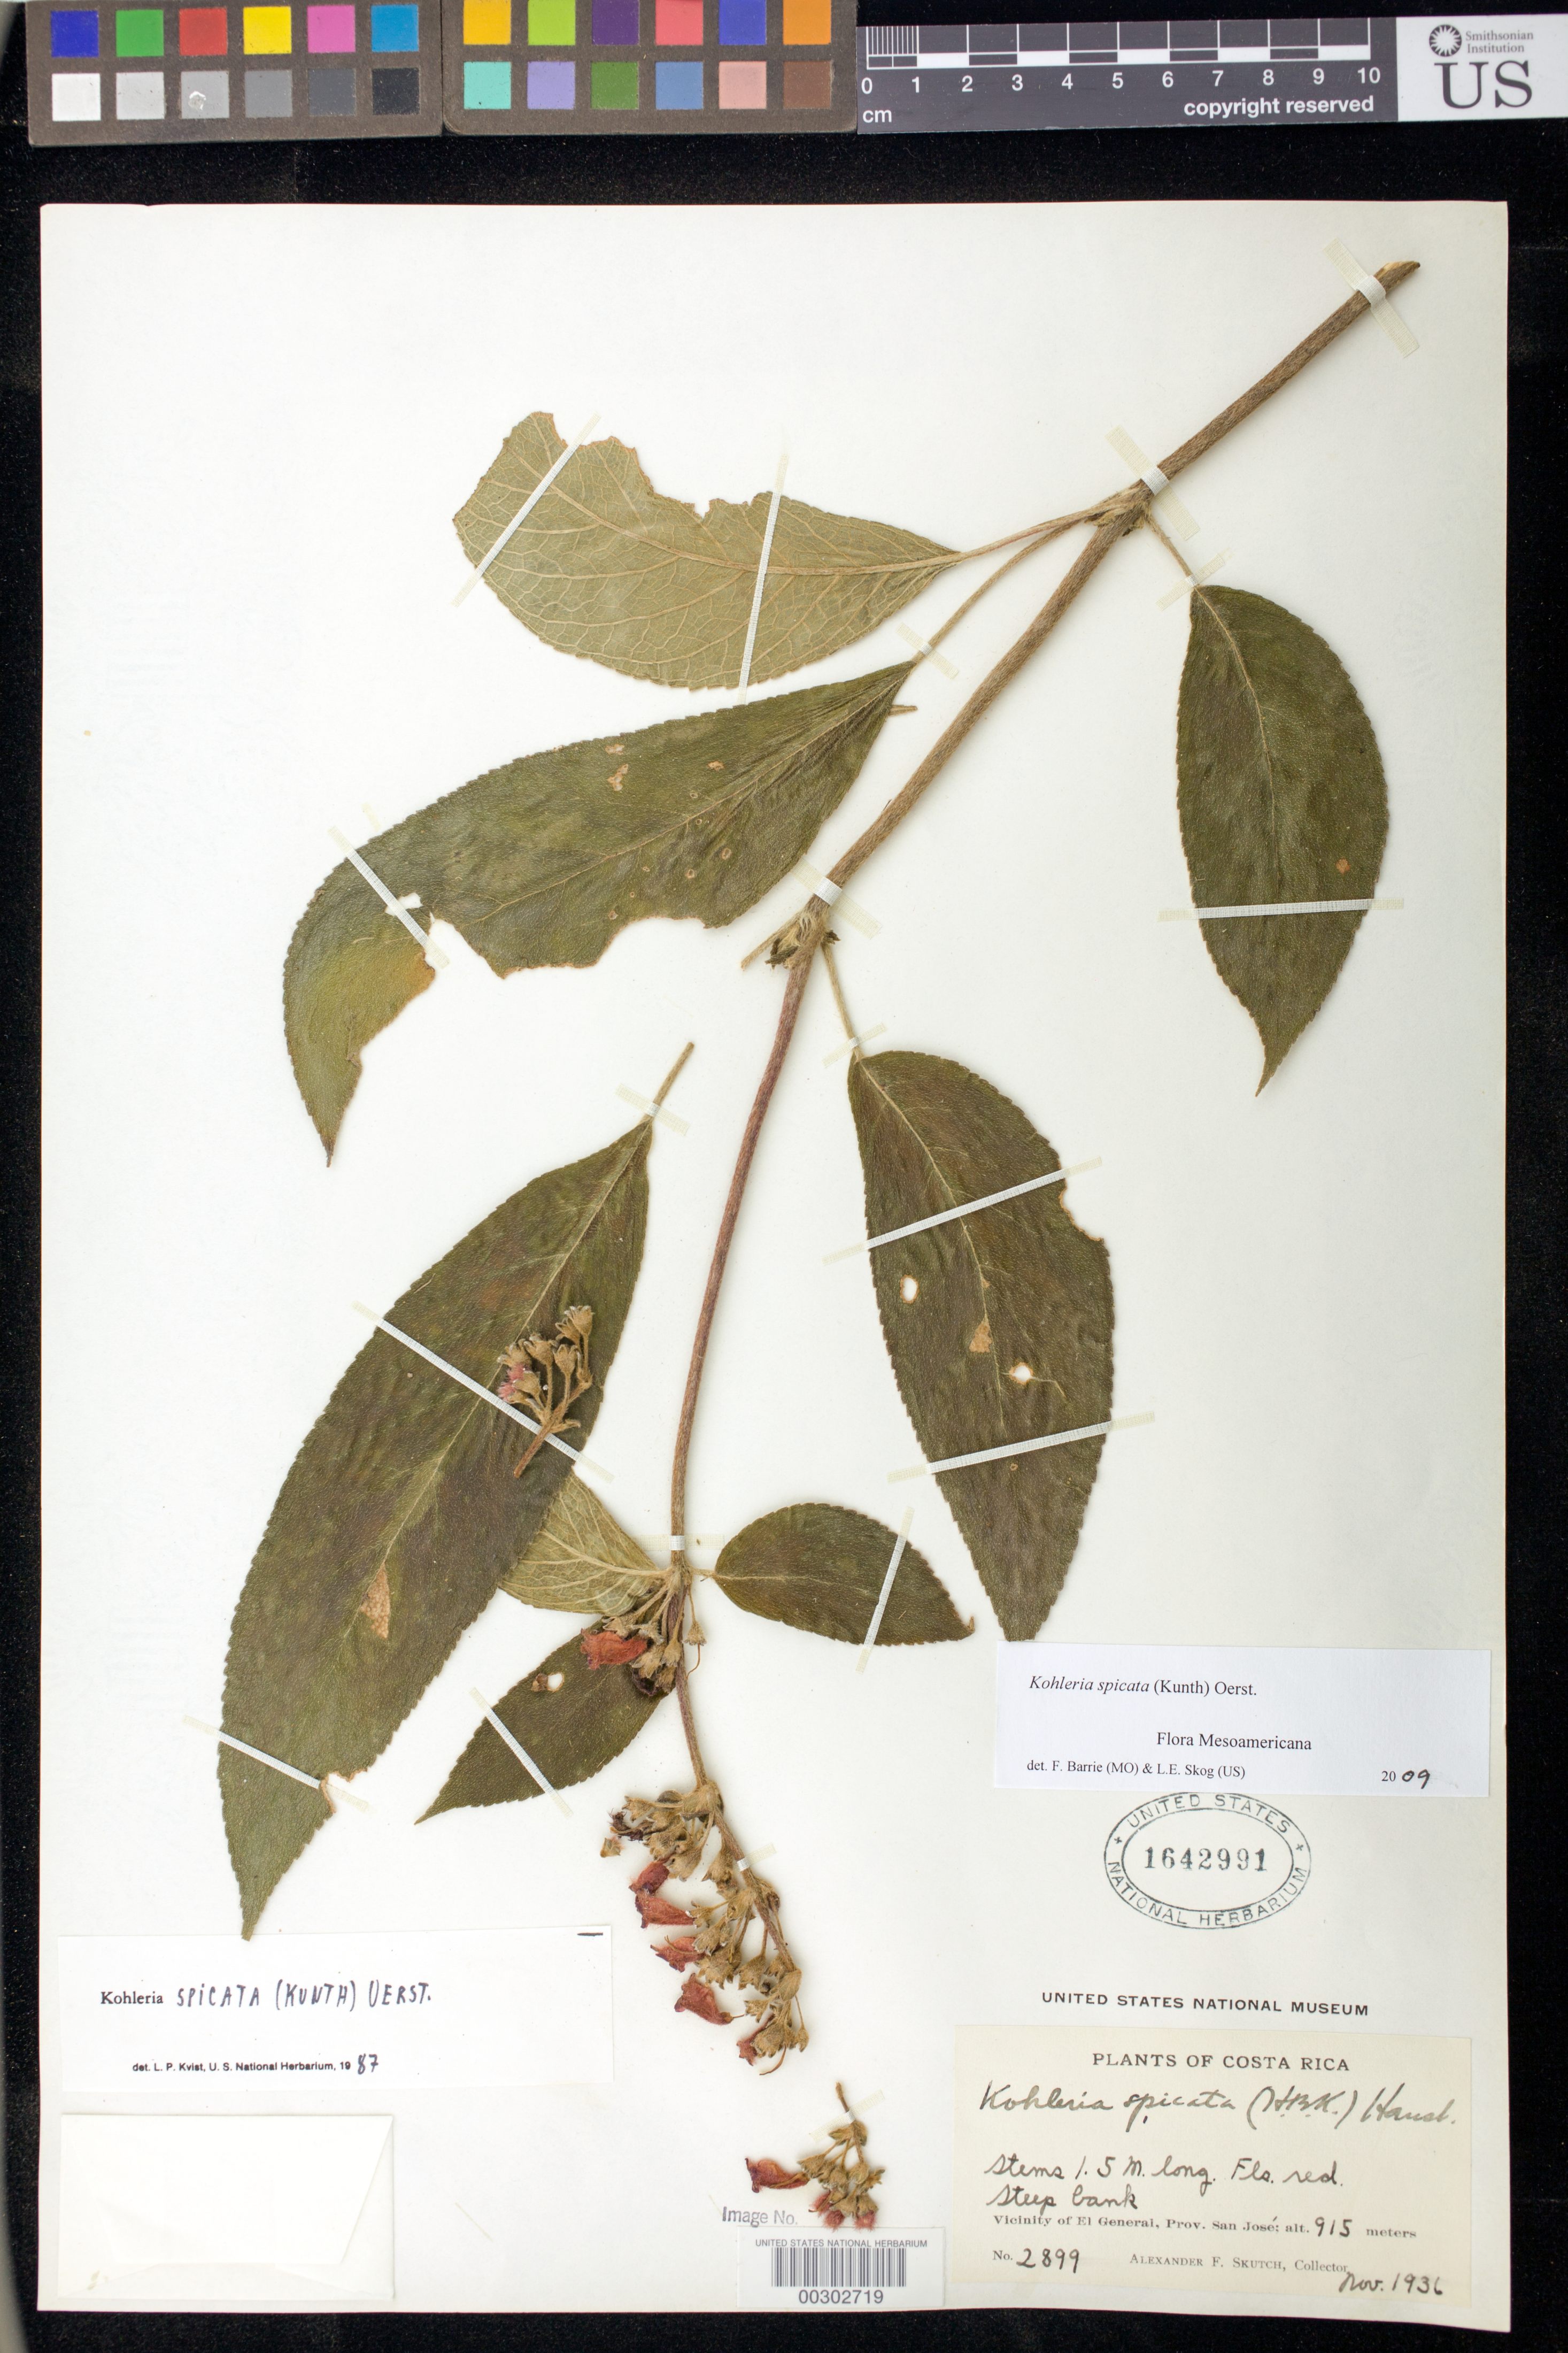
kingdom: Plantae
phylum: Tracheophyta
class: Magnoliopsida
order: Lamiales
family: Gesneriaceae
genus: Kohleria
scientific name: Kohleria spicata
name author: (Kunth) Oerst.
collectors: A. F. Skutch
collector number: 2899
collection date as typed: Nov 1936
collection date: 1936-11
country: Costa Rica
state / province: San José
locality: Vicinity of El General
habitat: steep bank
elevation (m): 915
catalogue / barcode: US 1642991